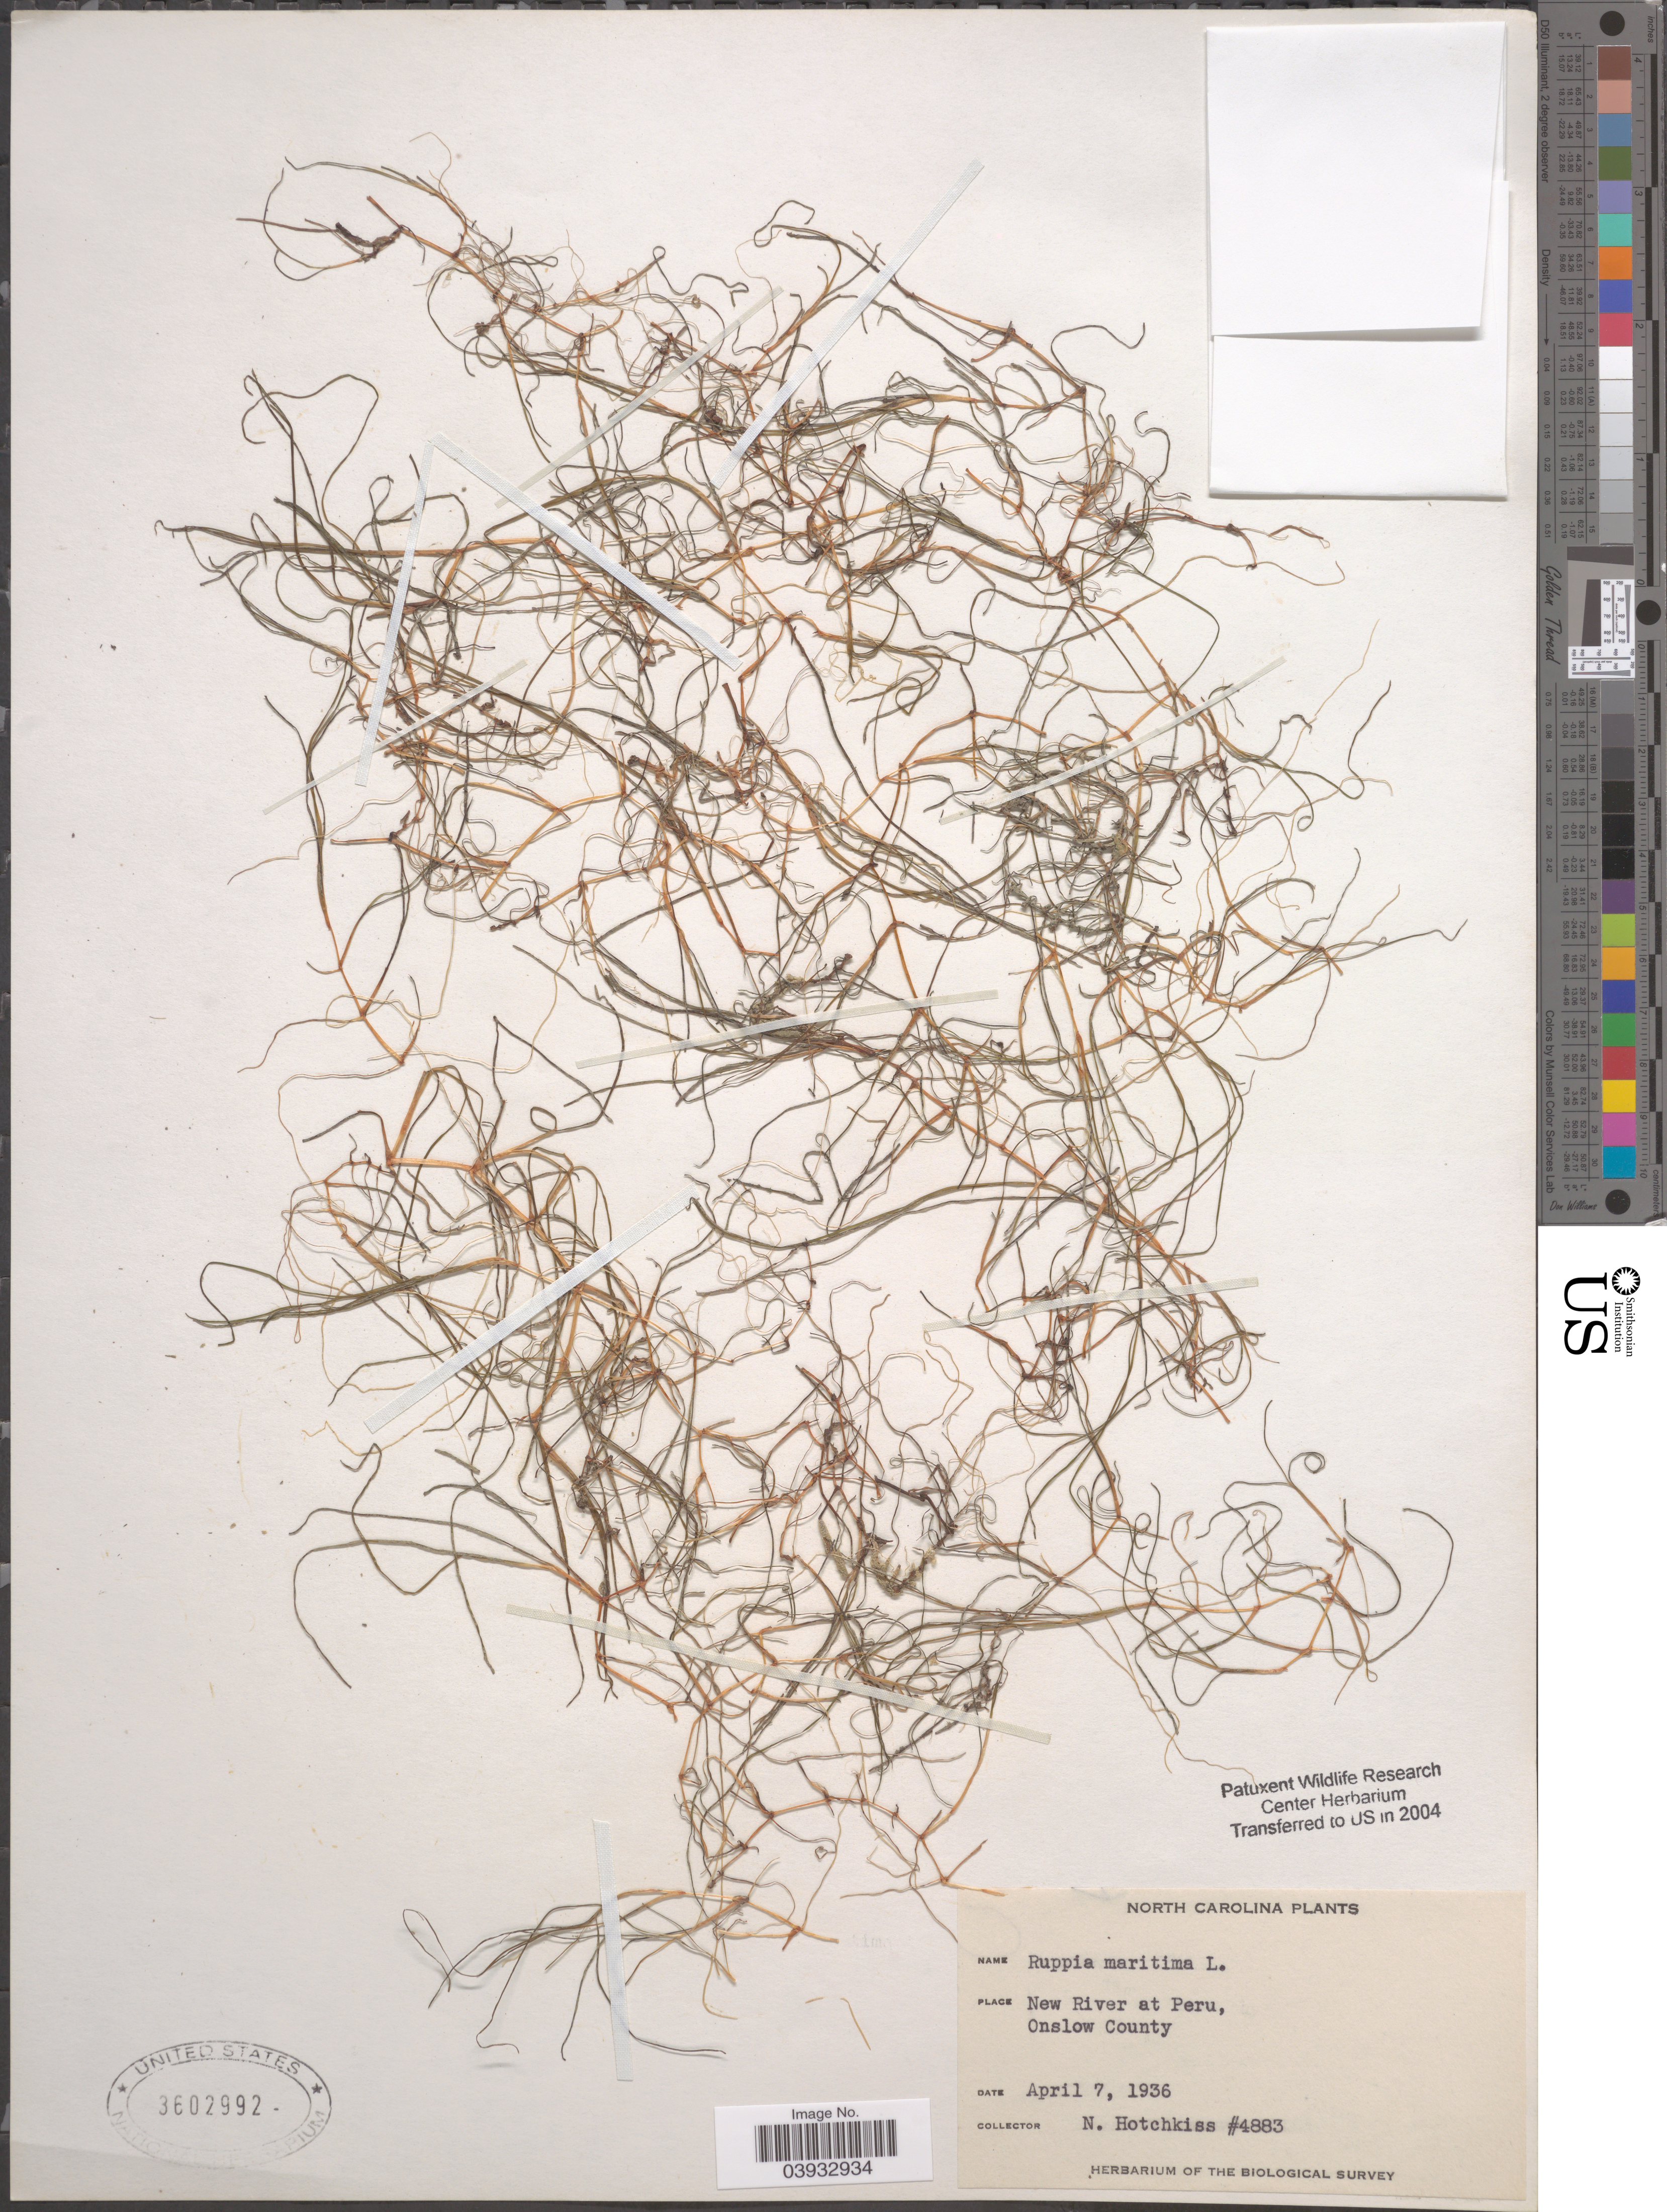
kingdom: Plantae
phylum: Tracheophyta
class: Liliopsida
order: Alismatales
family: Ruppiaceae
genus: Ruppia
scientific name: Ruppia maritima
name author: L.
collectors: N. Hotchkiss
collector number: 4883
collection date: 1936-04-07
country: United States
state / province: North Carolina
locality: New River at Peru, Onslow County.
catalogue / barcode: US 3602992